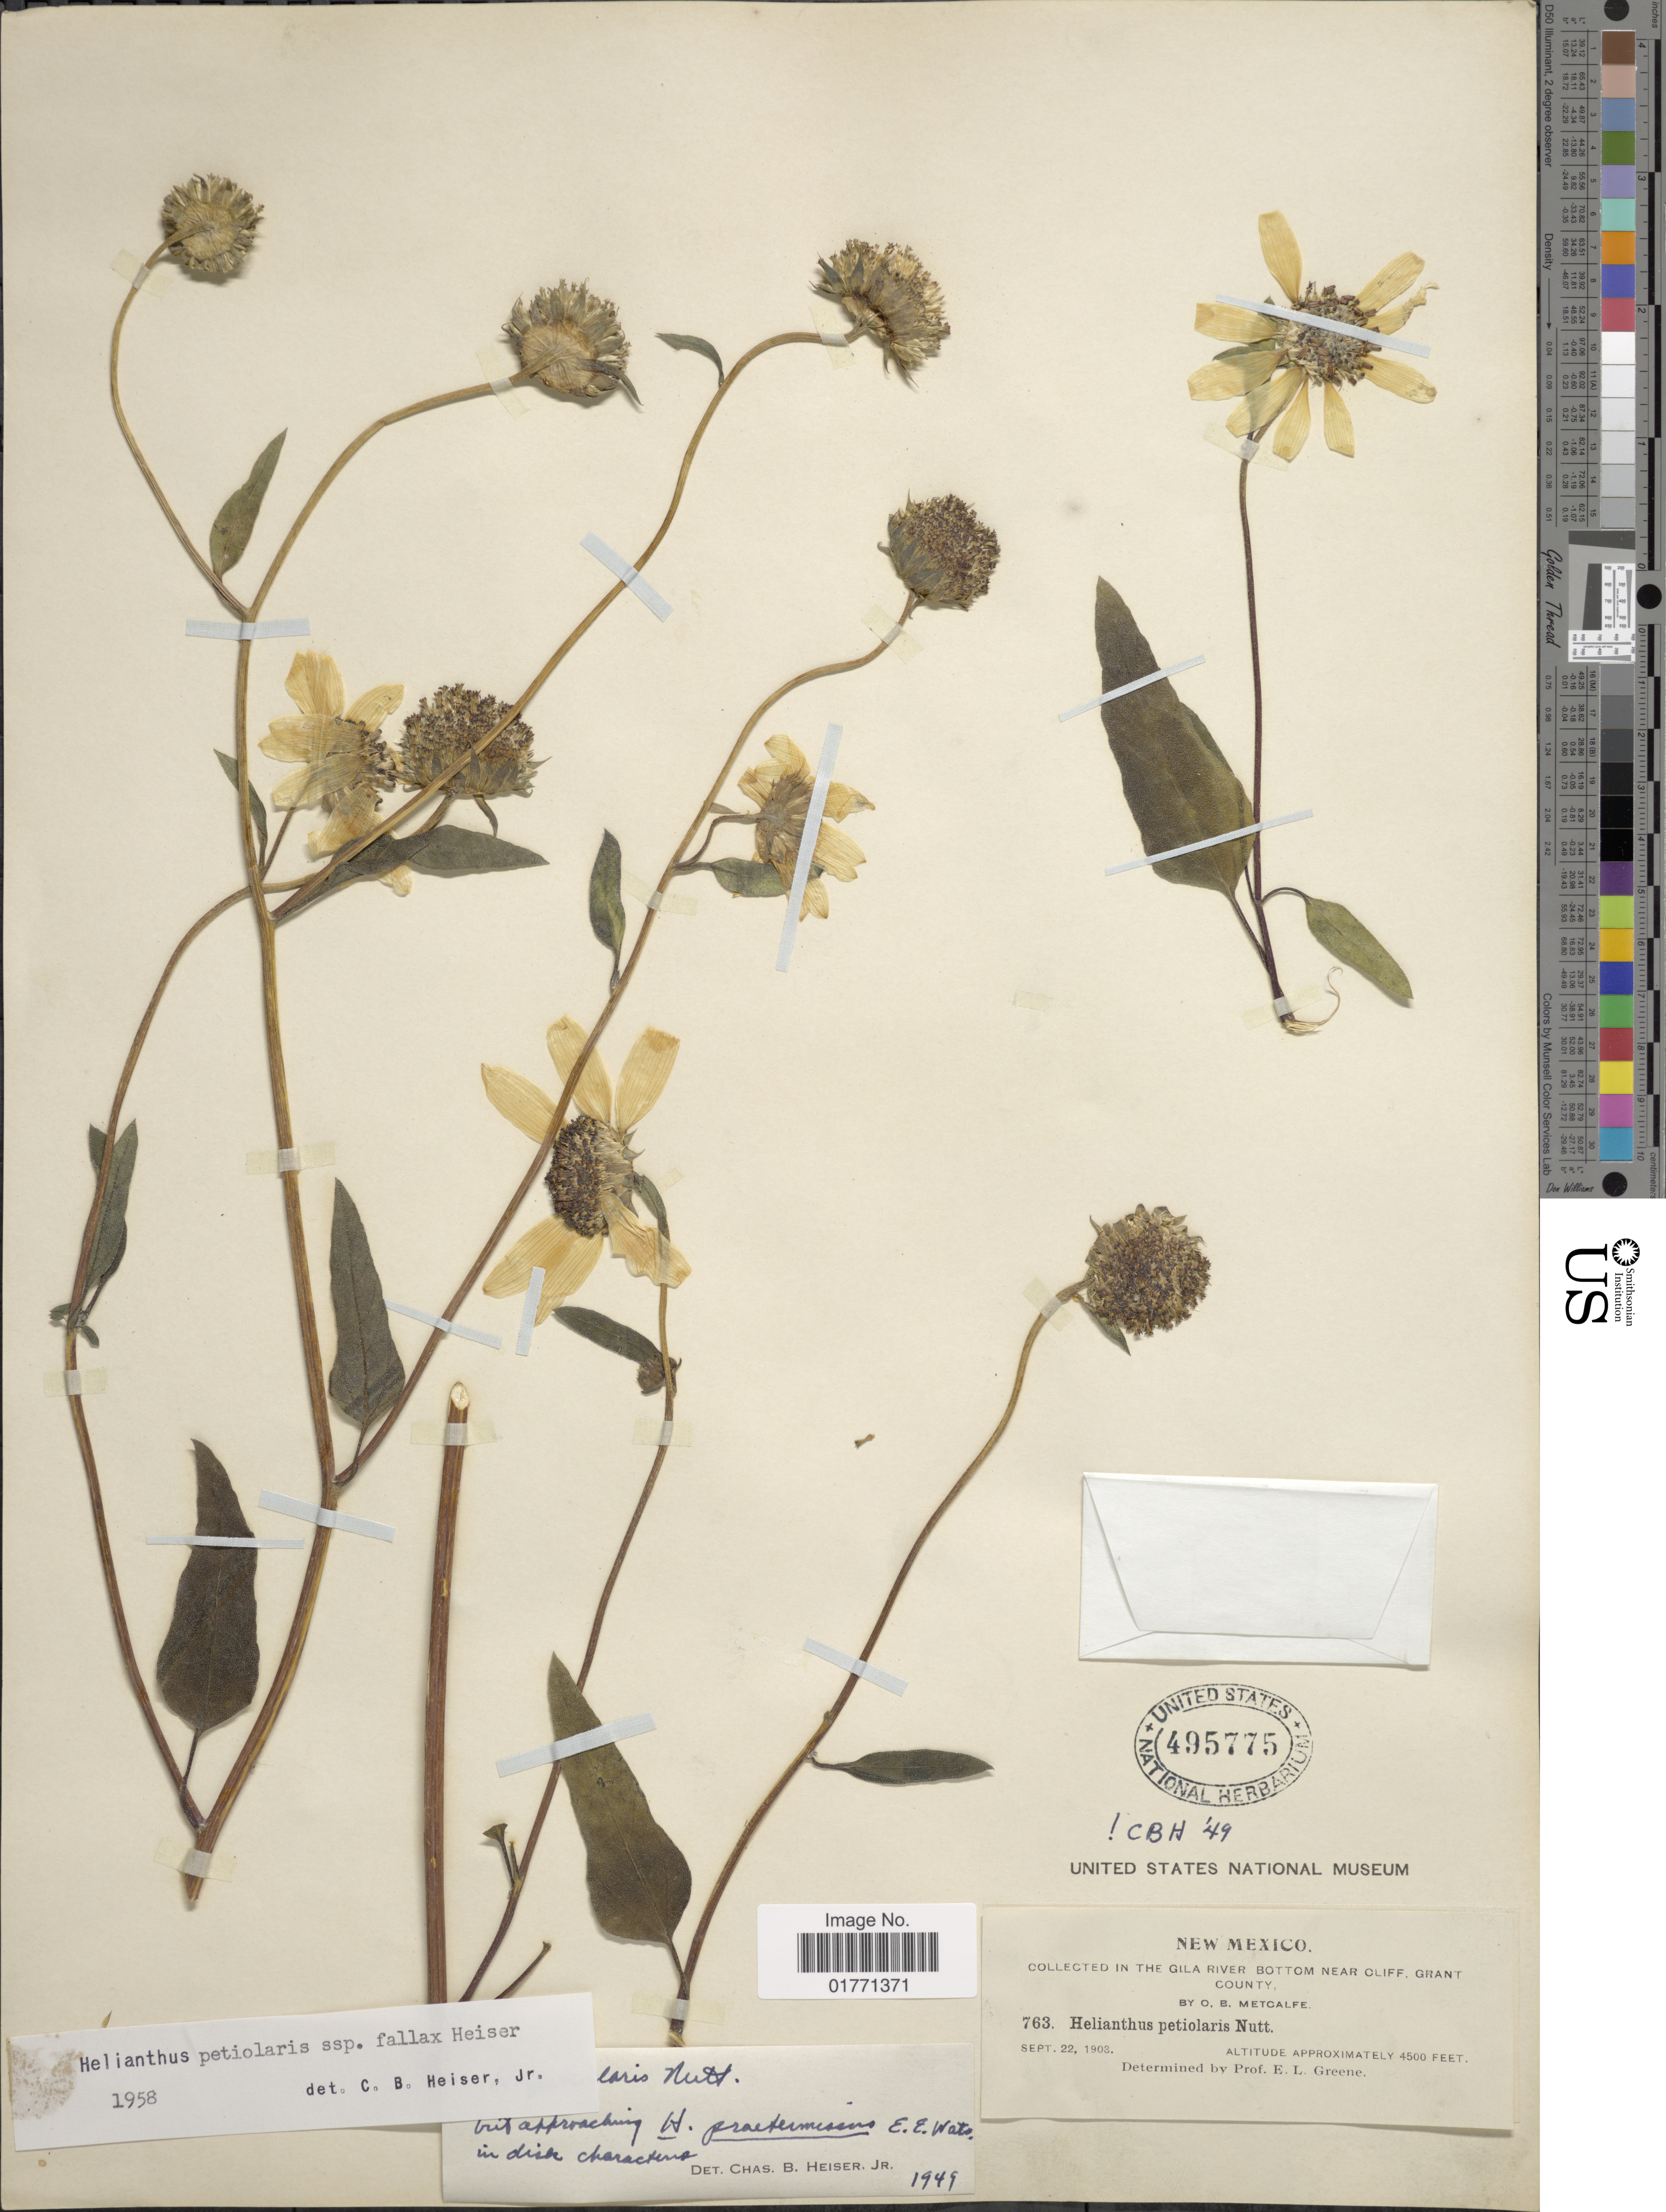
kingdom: Plantae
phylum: Tracheophyta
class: Magnoliopsida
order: Asterales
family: Asteraceae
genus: Helianthus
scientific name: Helianthus petiolaris subsp. fallax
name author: Heiser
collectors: O. B. Metcalfe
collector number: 763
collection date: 1903-09-22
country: United States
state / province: New Mexico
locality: In the Gila River bottom near Cliff, Grant County.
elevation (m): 1372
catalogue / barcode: US 495775